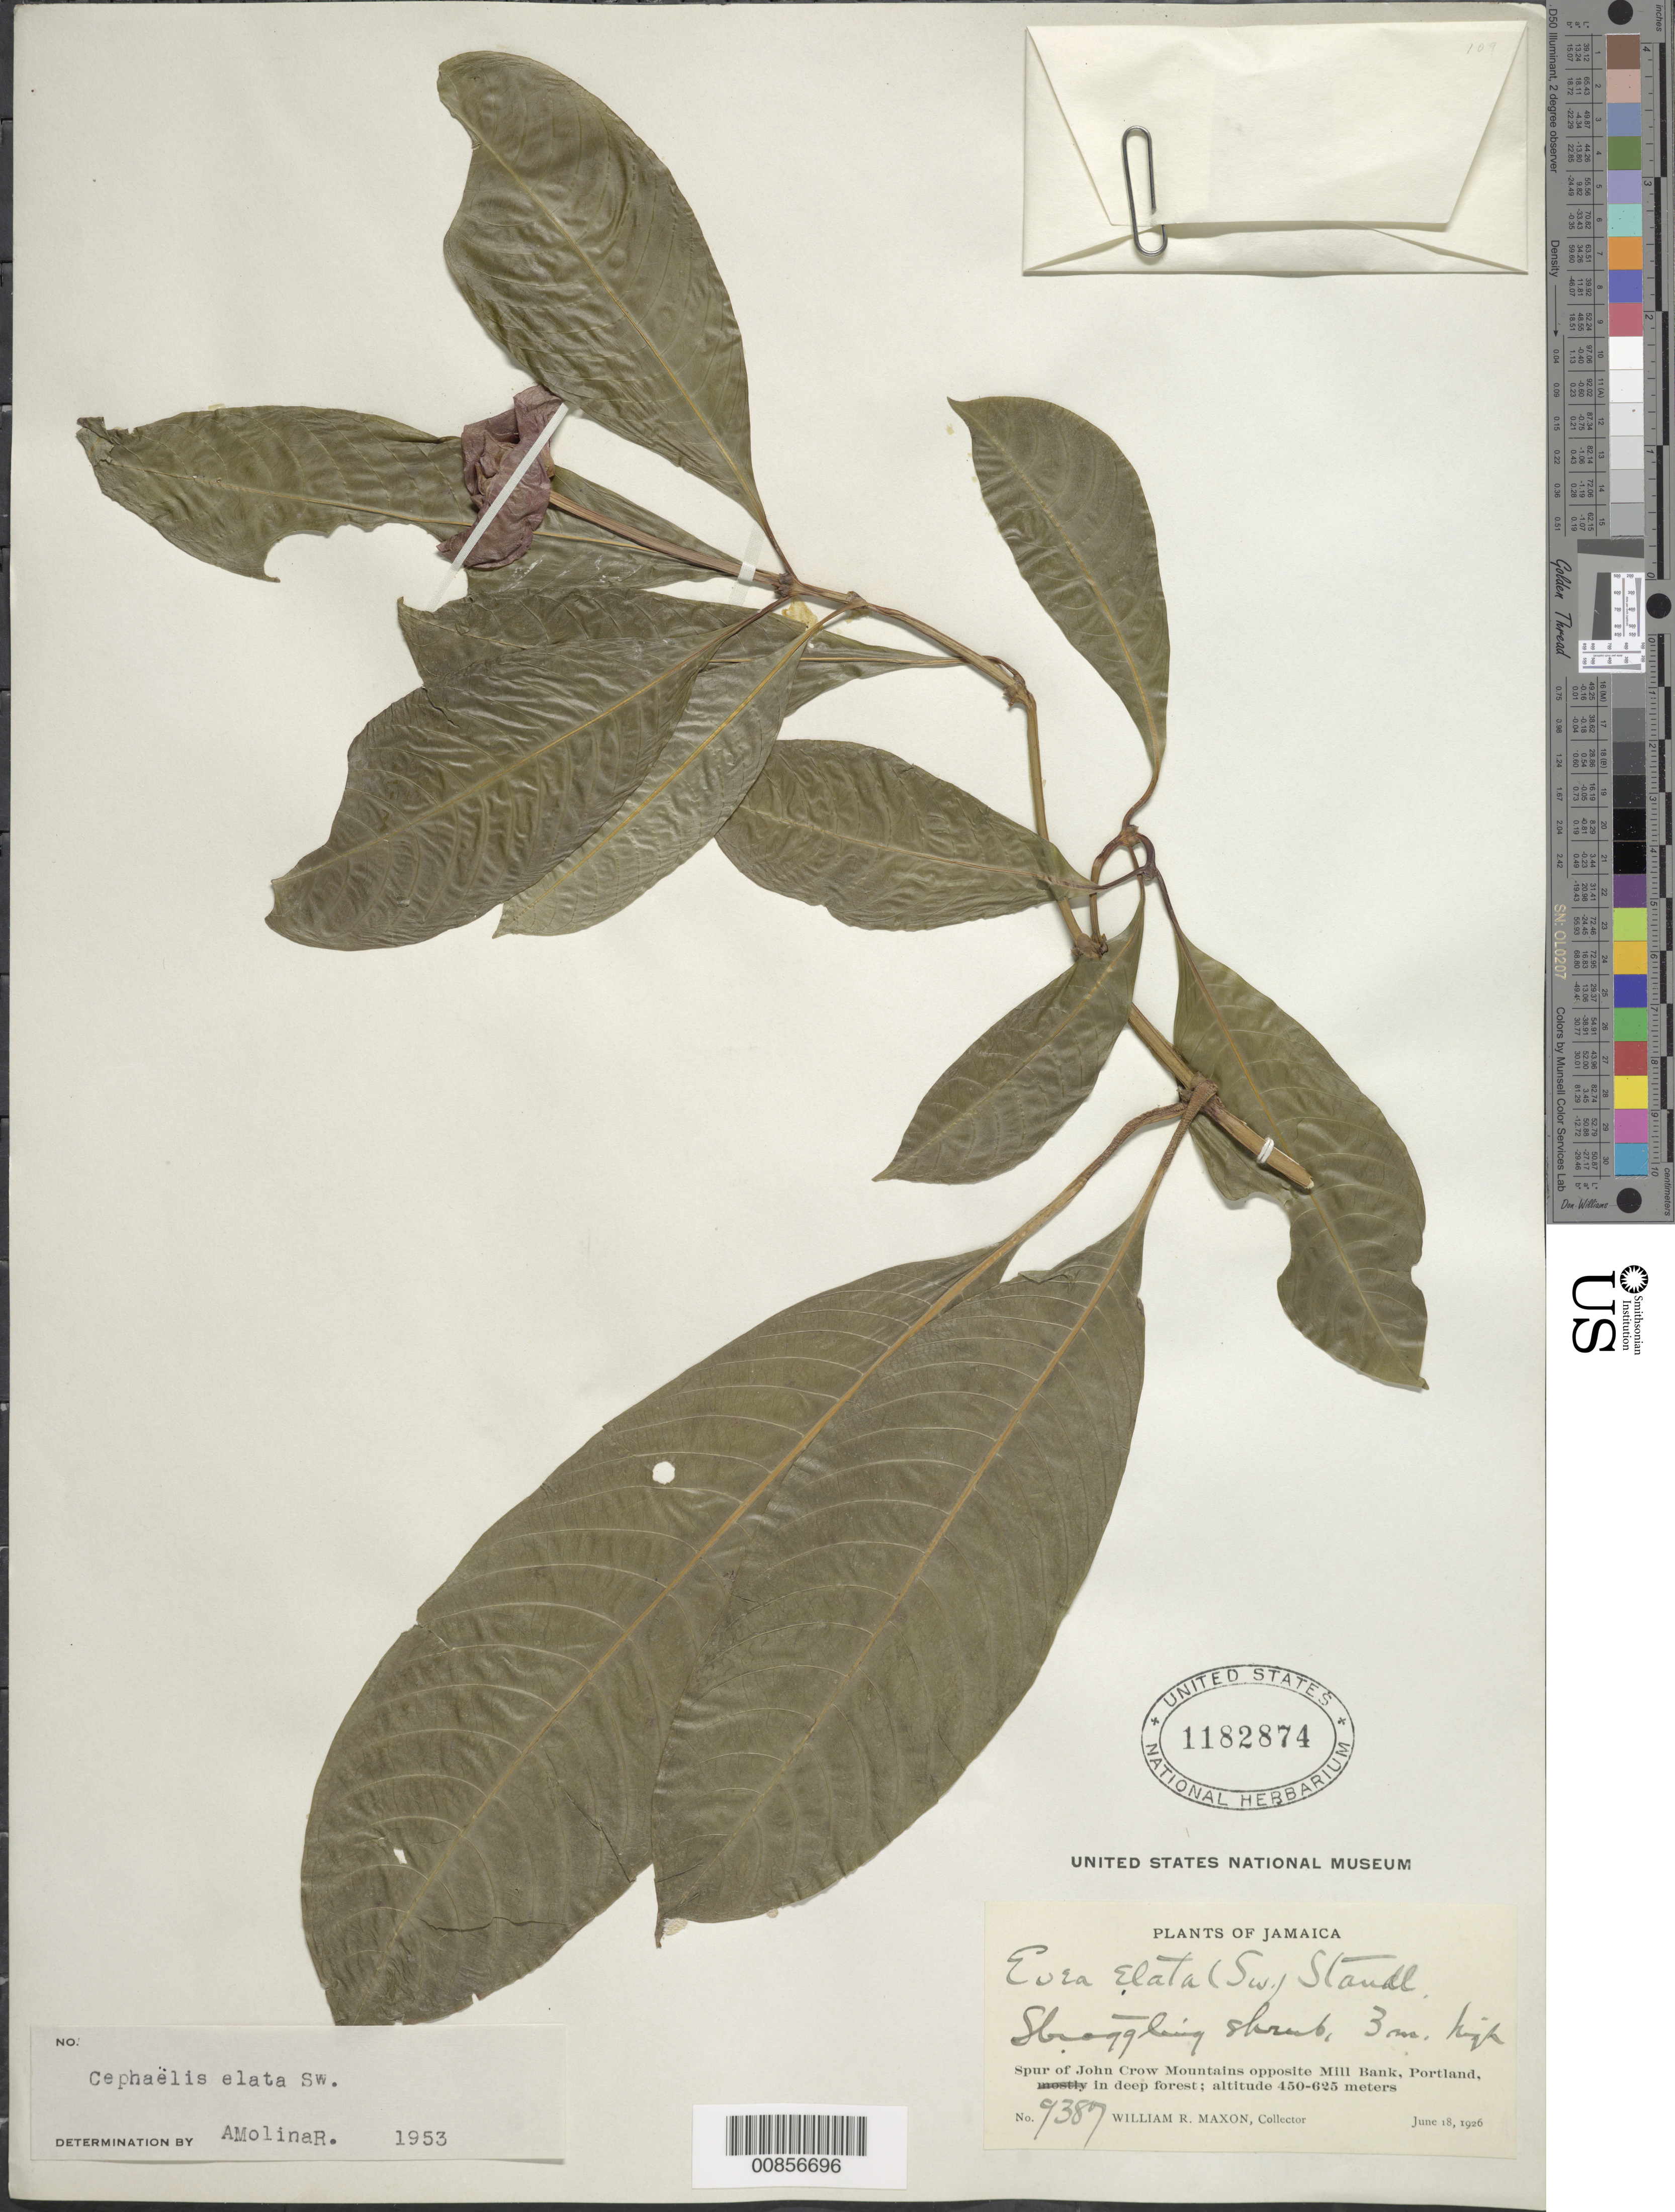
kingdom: Plantae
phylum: Tracheophyta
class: Magnoliopsida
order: Gentianales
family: Rubiaceae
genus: Psychotria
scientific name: Psychotria elata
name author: (Sw.) Hammel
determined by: Molina R., A.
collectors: W. R. Maxon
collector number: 9387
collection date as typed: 18 Jun 1926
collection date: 1926-06-18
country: Jamaica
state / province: Portland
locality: Spur of John Crow Mountains, opposite Mill Bank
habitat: In deep forest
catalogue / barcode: US 1182874